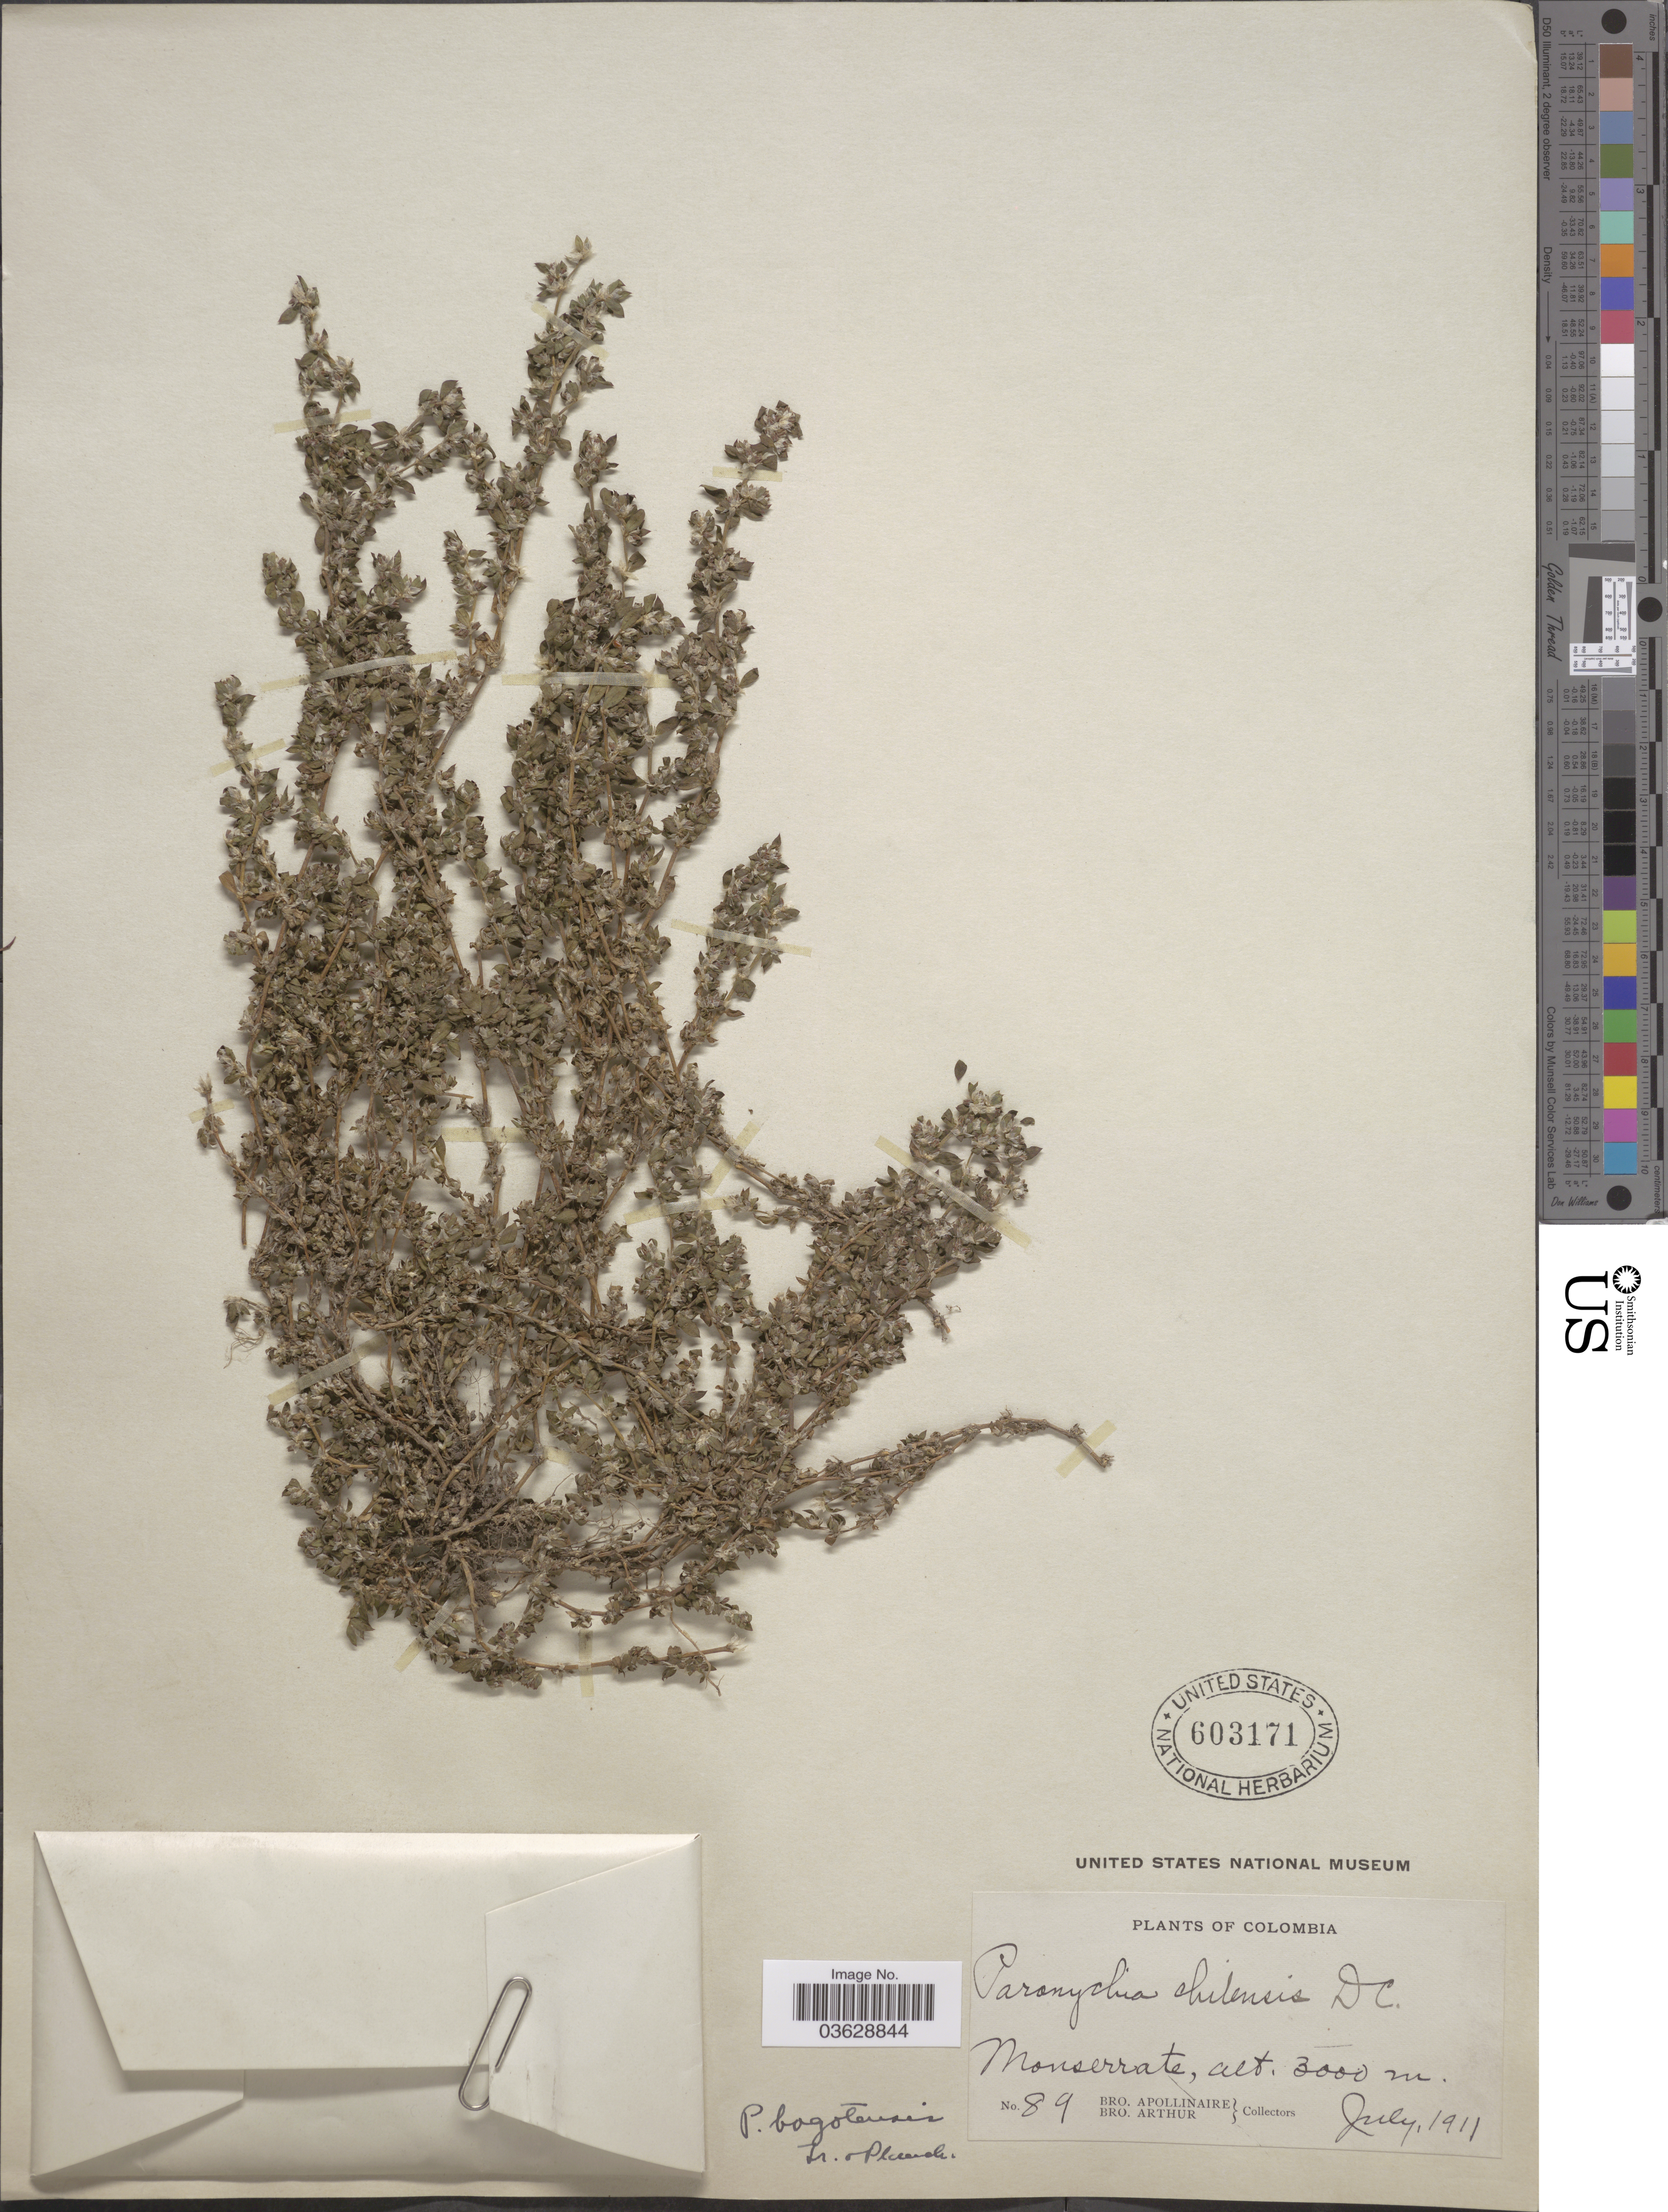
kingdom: Plantae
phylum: Tracheophyta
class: Magnoliopsida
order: Caryophyllales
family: Caryophyllaceae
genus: Paronychia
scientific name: Paronychia bogotensis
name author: Triana & Planch.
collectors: Bro. Apollinaire & Bro. Arthur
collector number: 89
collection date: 1911-07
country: Colombia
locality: Monserrate.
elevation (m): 3000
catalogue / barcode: US 603171